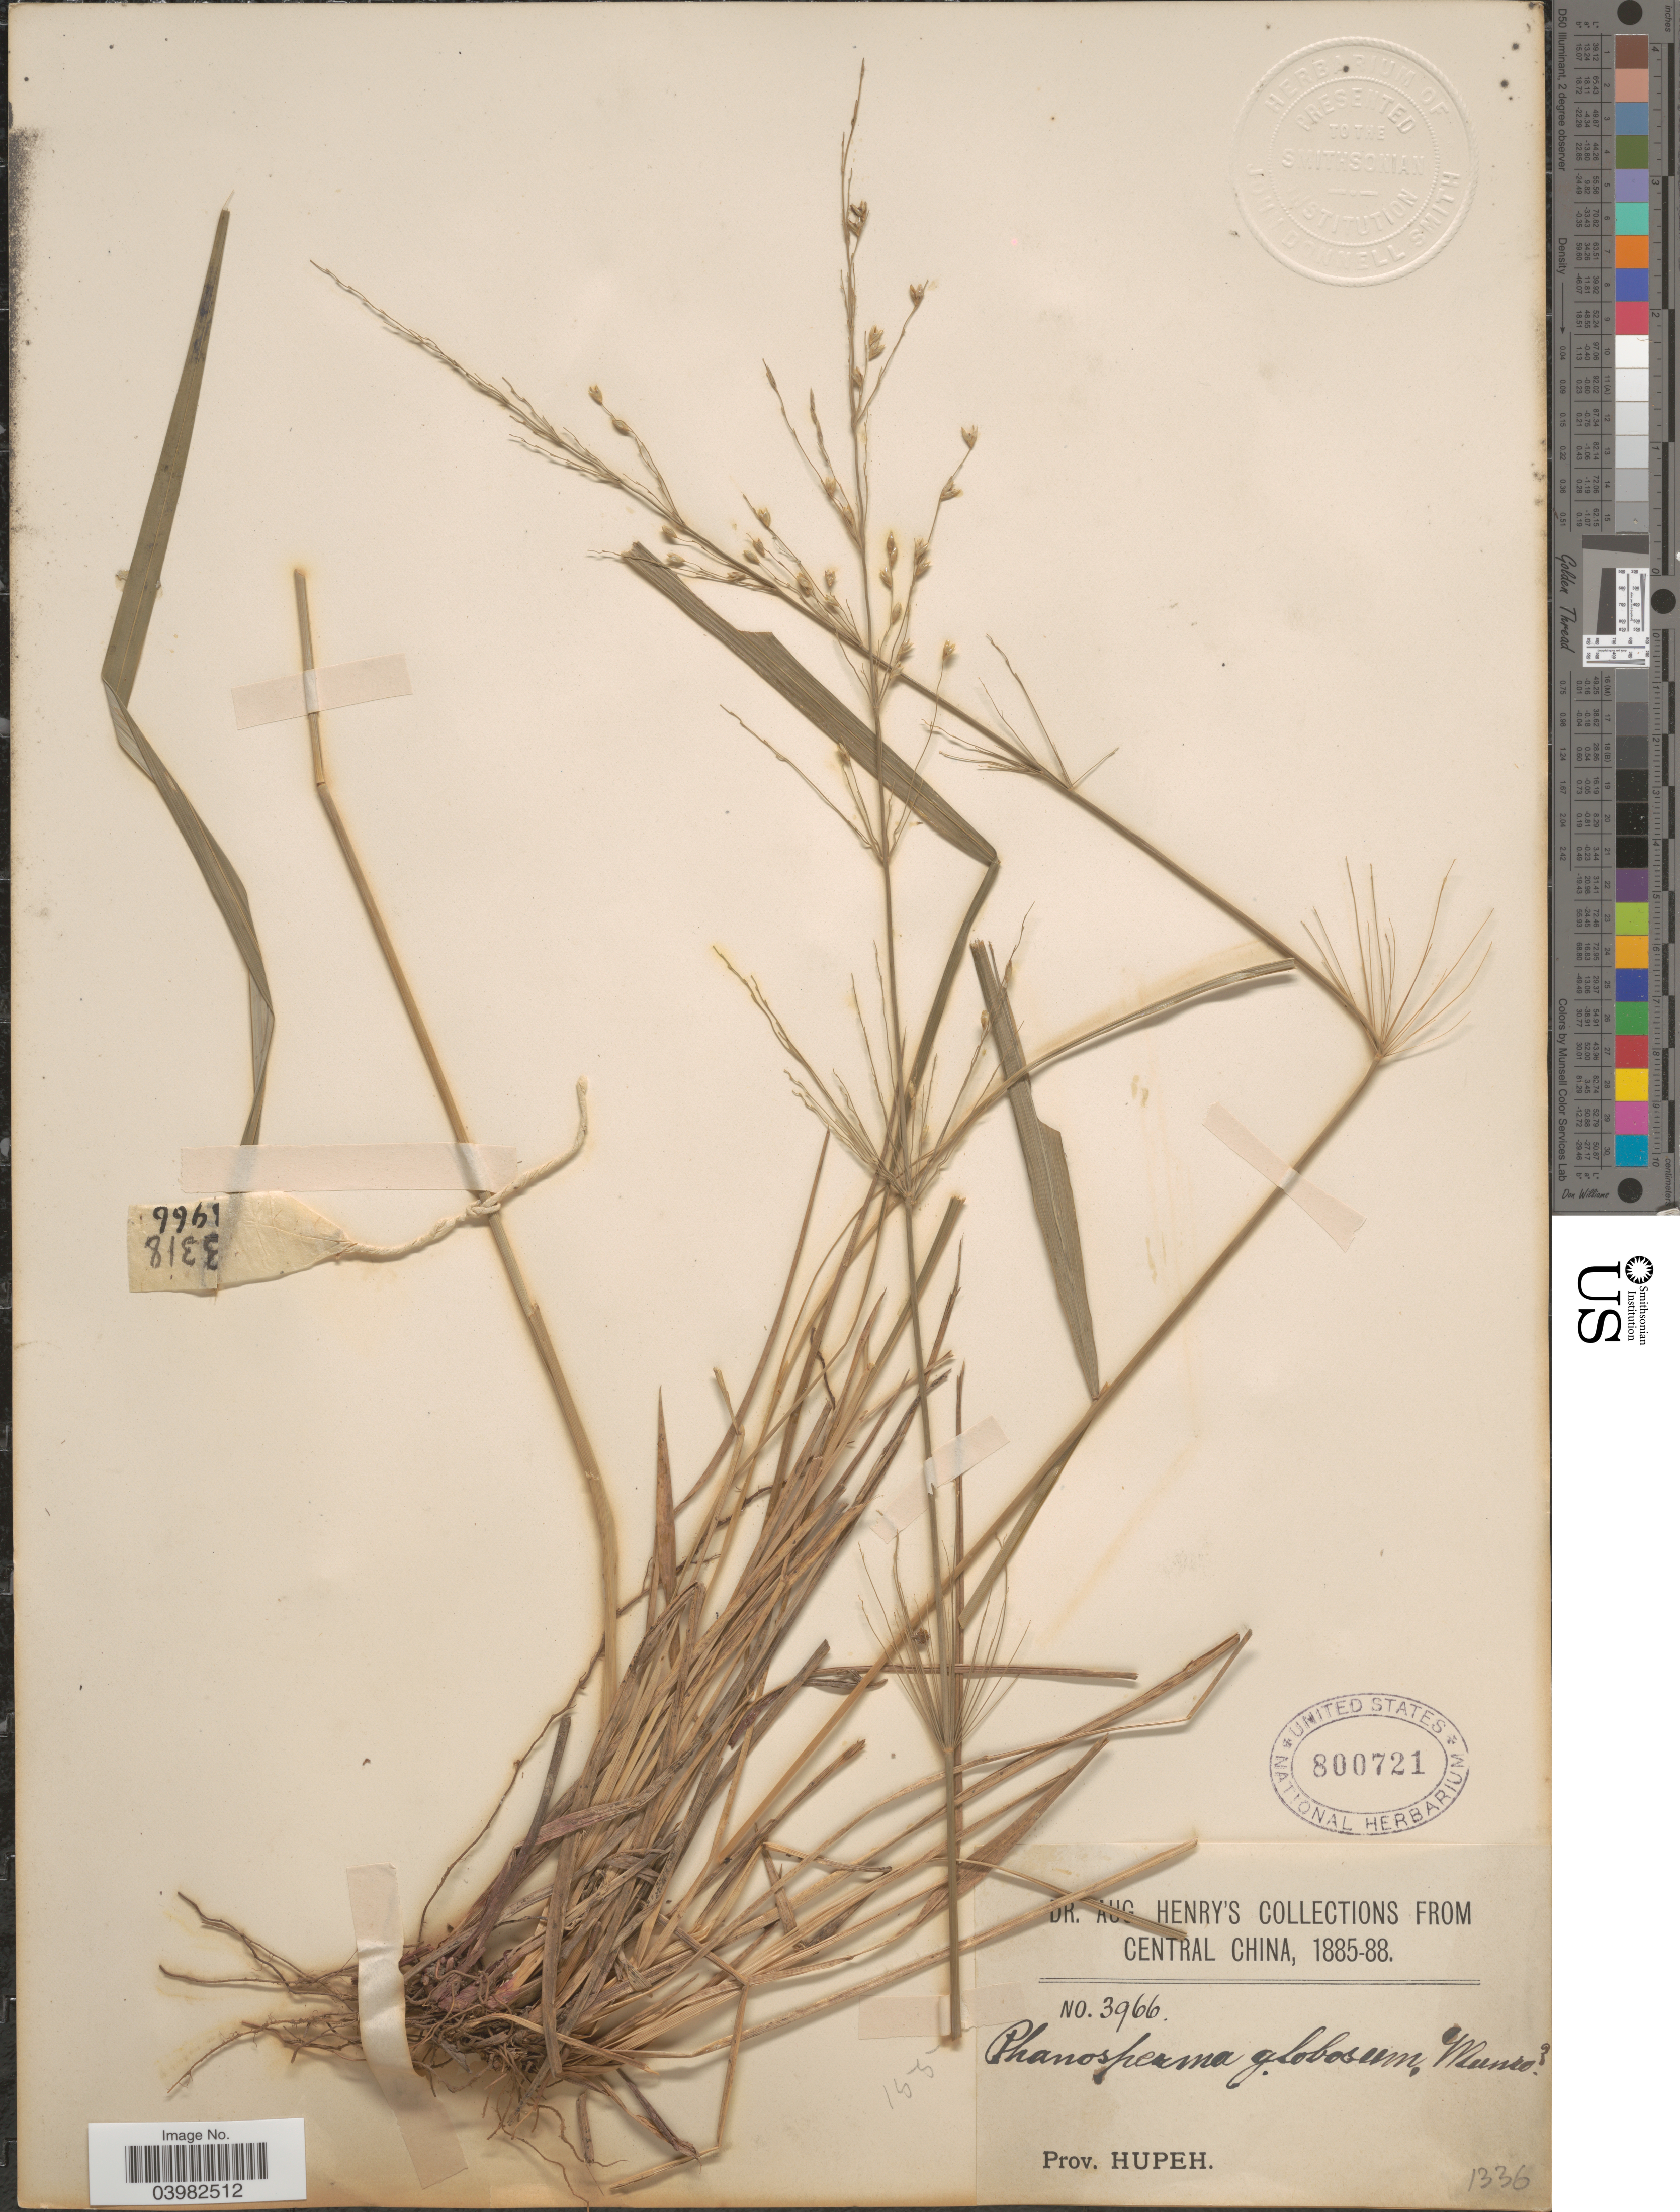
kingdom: Plantae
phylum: Tracheophyta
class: Liliopsida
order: Poales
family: Poaceae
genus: Phaenosperma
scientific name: Phaenosperma globosum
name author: Munro ex Benth.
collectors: A. Henry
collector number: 3966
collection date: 1885/1888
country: China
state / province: Hubei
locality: Central China. Prov. Hupeh.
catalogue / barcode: US 800721